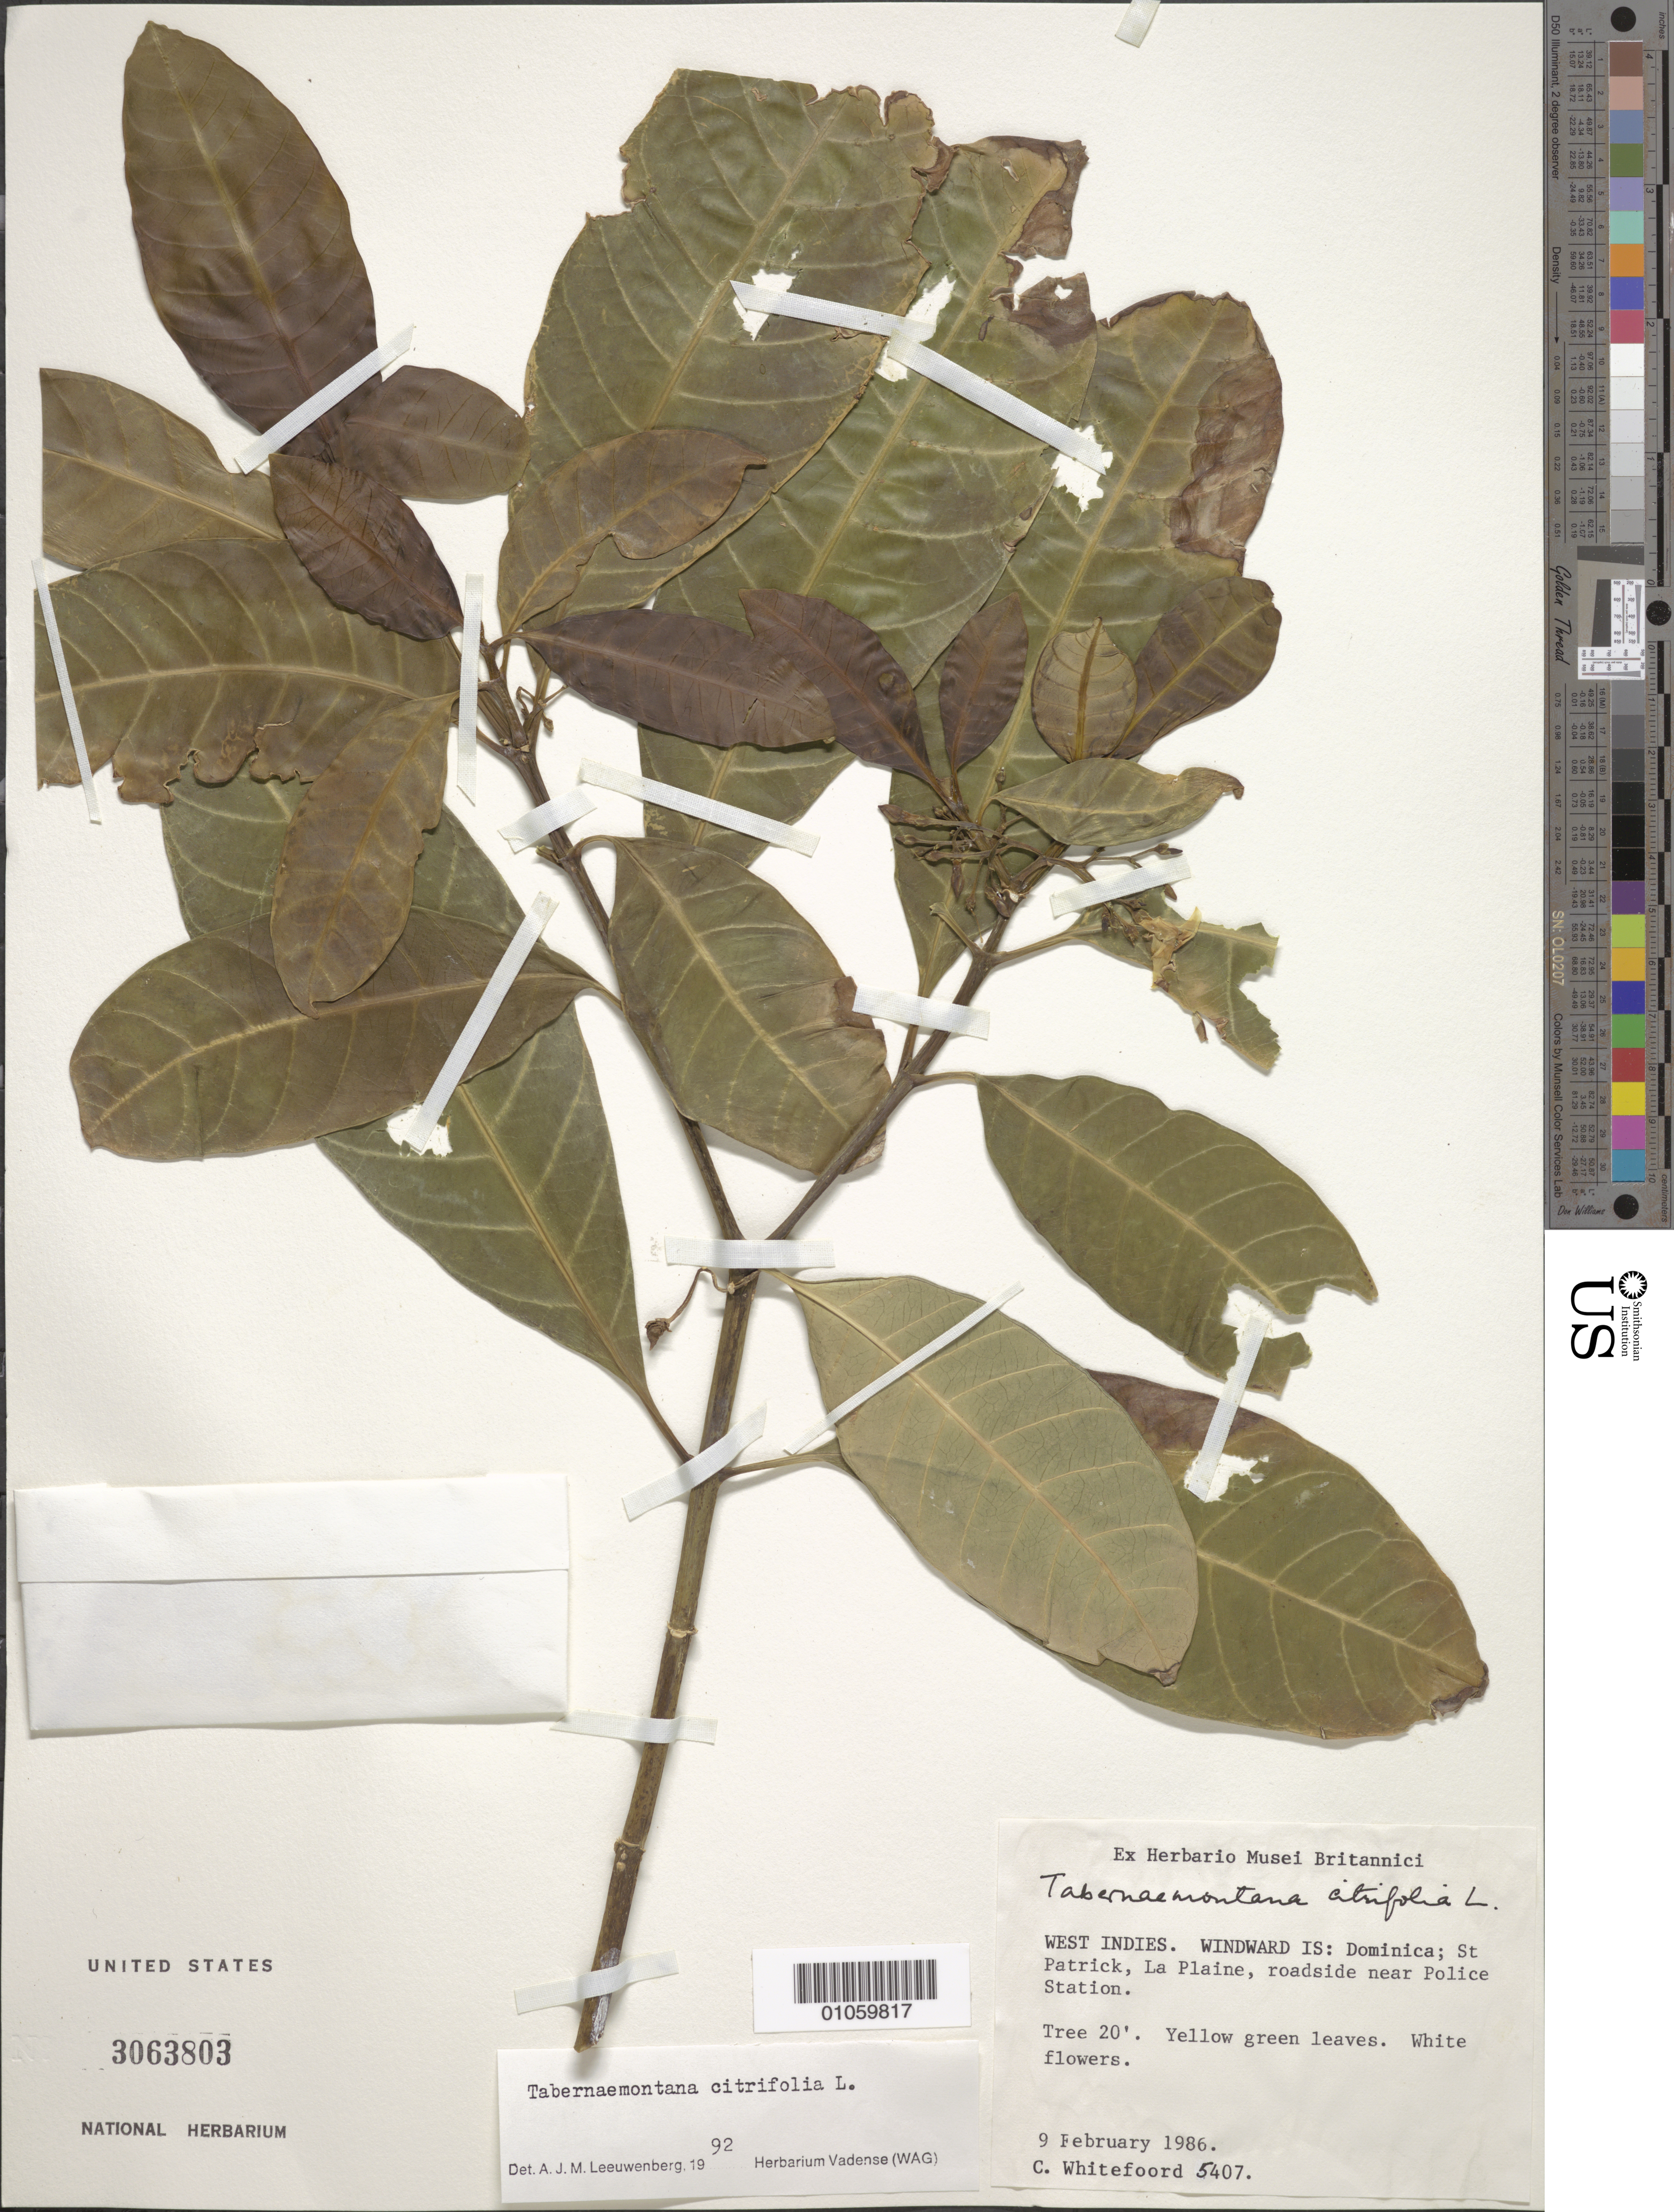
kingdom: Plantae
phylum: Tracheophyta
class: Magnoliopsida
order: Gentianales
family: Apocynaceae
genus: Tabernaemontana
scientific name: Tabernaemontana citrifolia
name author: L.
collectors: C. Whitefoord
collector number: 5407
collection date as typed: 09 Feb 1986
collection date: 1986-02-09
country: Dominica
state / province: St. Patrick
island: Dominica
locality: La Plaine, roadside near Police Station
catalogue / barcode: US 3063803